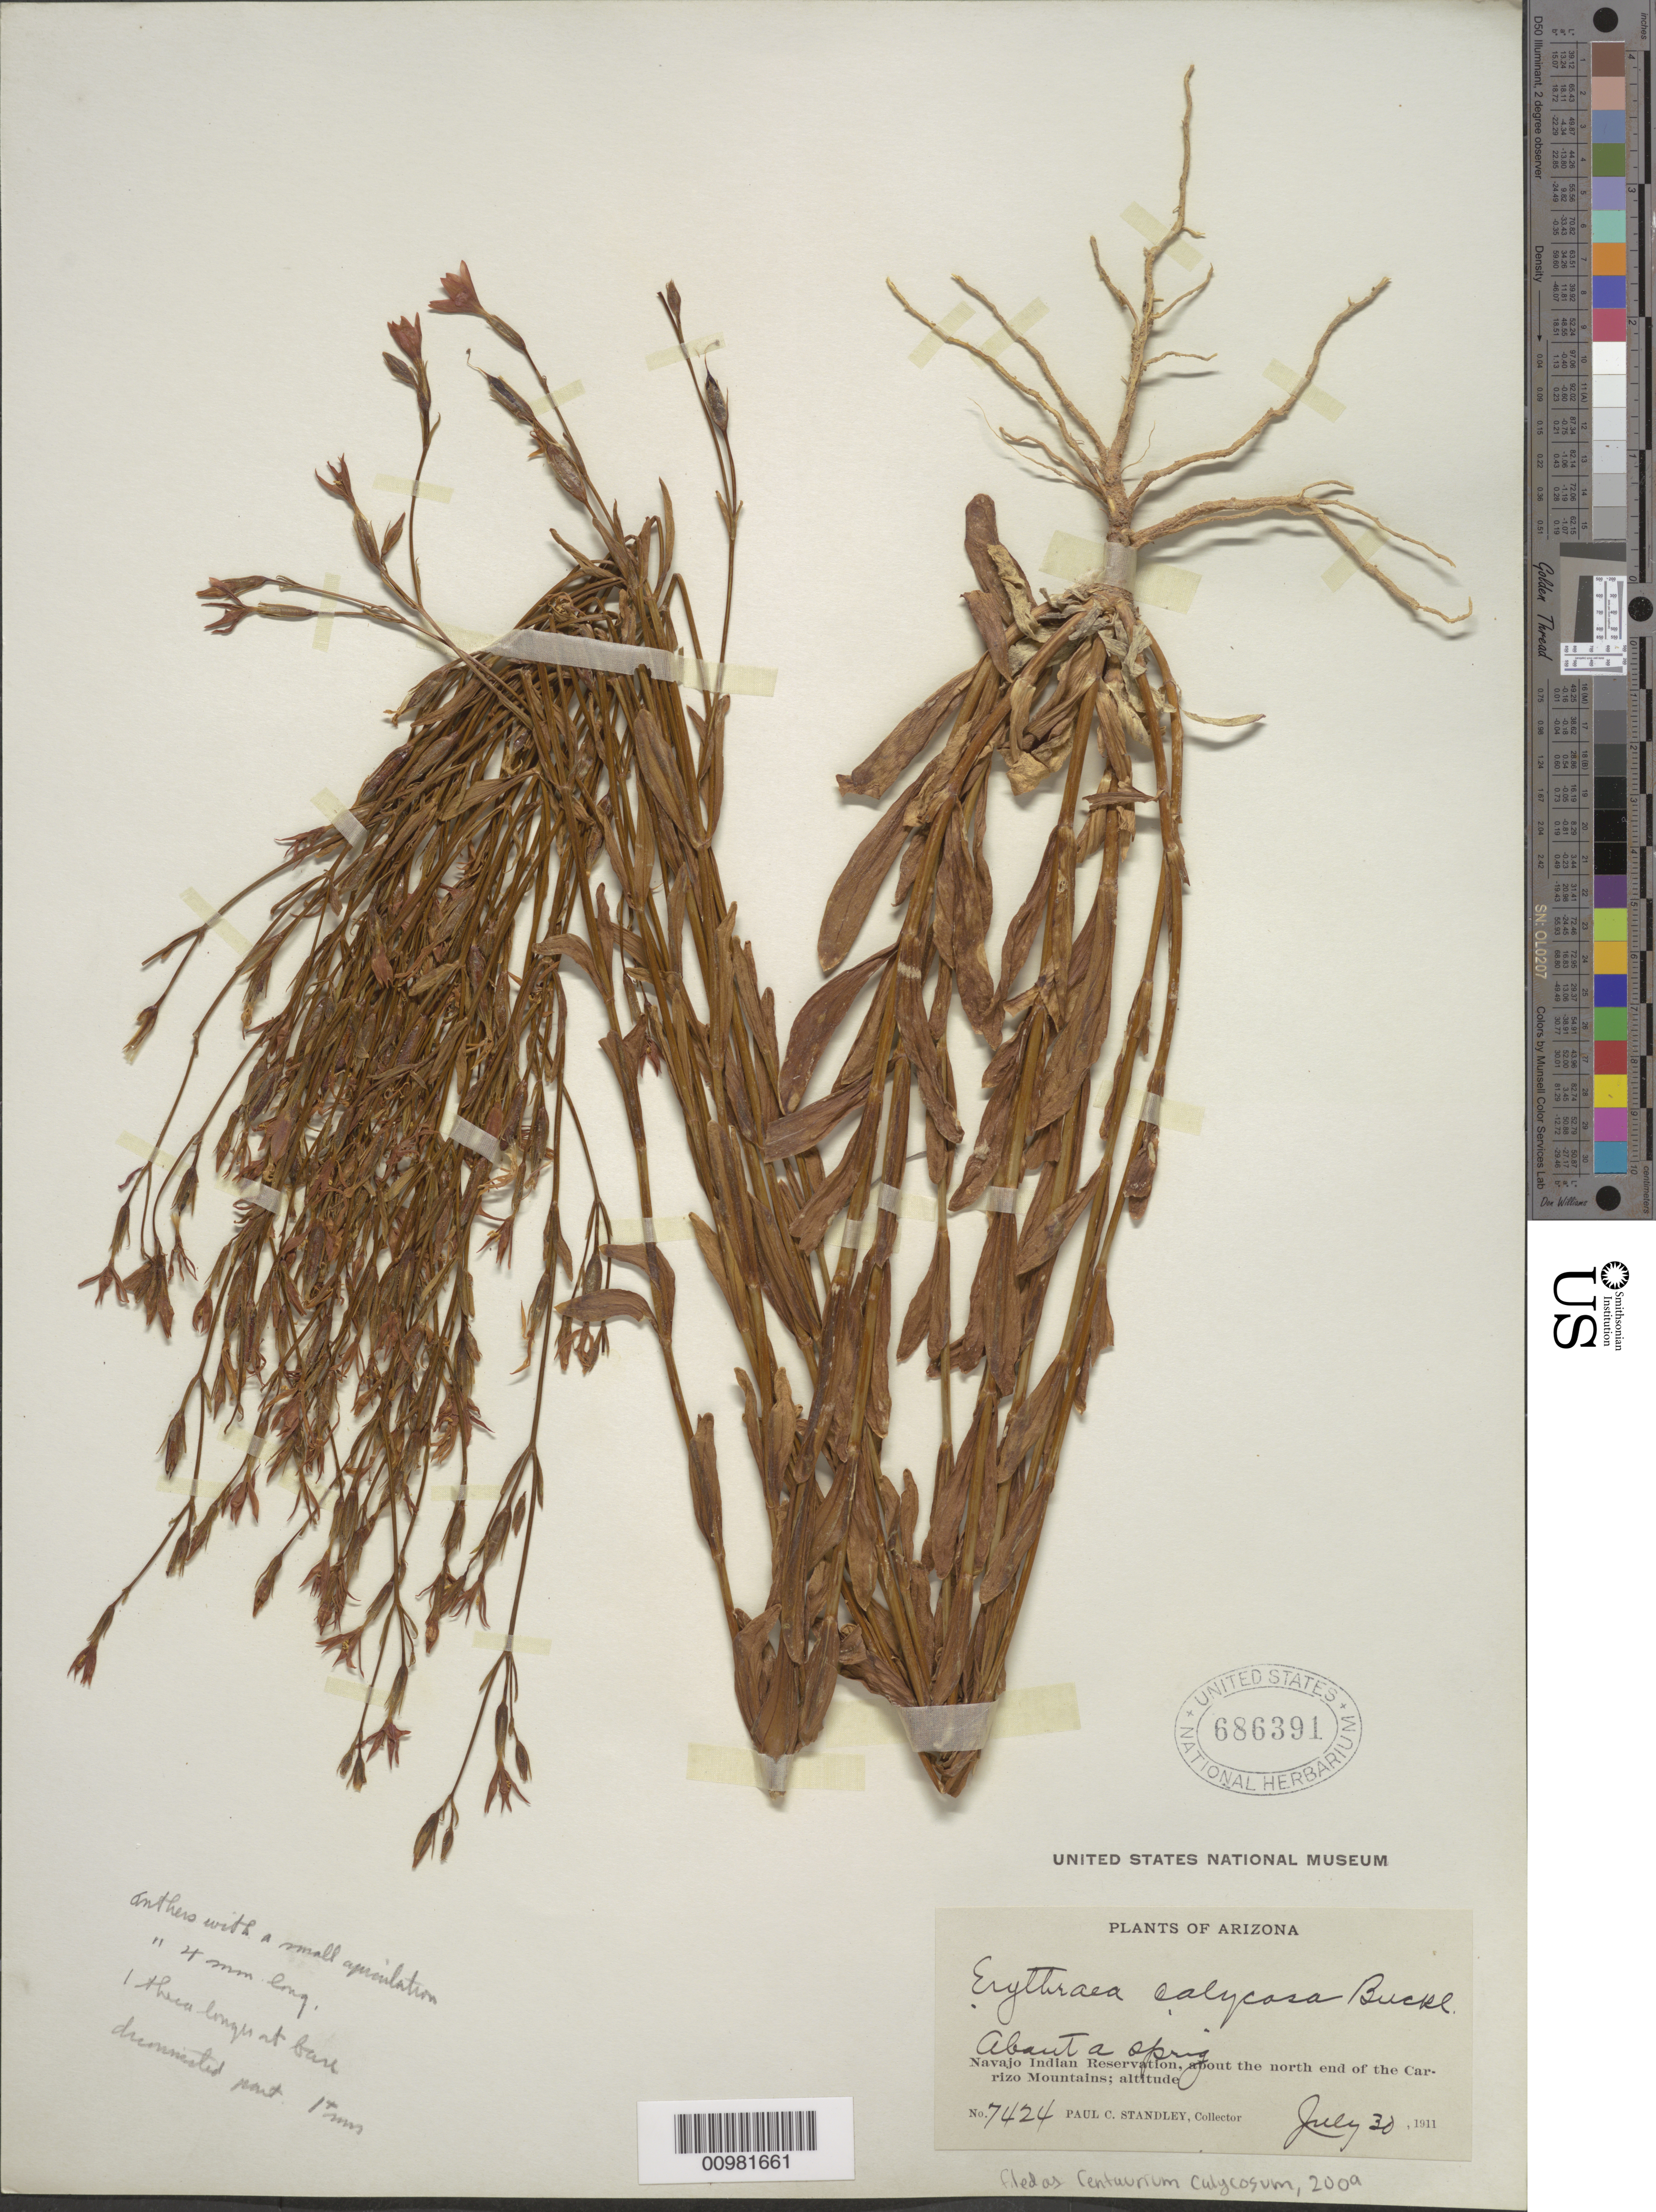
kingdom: Plantae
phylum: Tracheophyta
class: Magnoliopsida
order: Gentianales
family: Gentianaceae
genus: Centaurium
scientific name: Centaurium calycosum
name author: (Buckley) Buckley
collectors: P. C. Standley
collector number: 7424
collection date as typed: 30 Jul 1911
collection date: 1911-07-30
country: United States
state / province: Arizona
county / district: Apache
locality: Navajo Indian Reservation, N. end of the Carrizo Mts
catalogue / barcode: US 686391